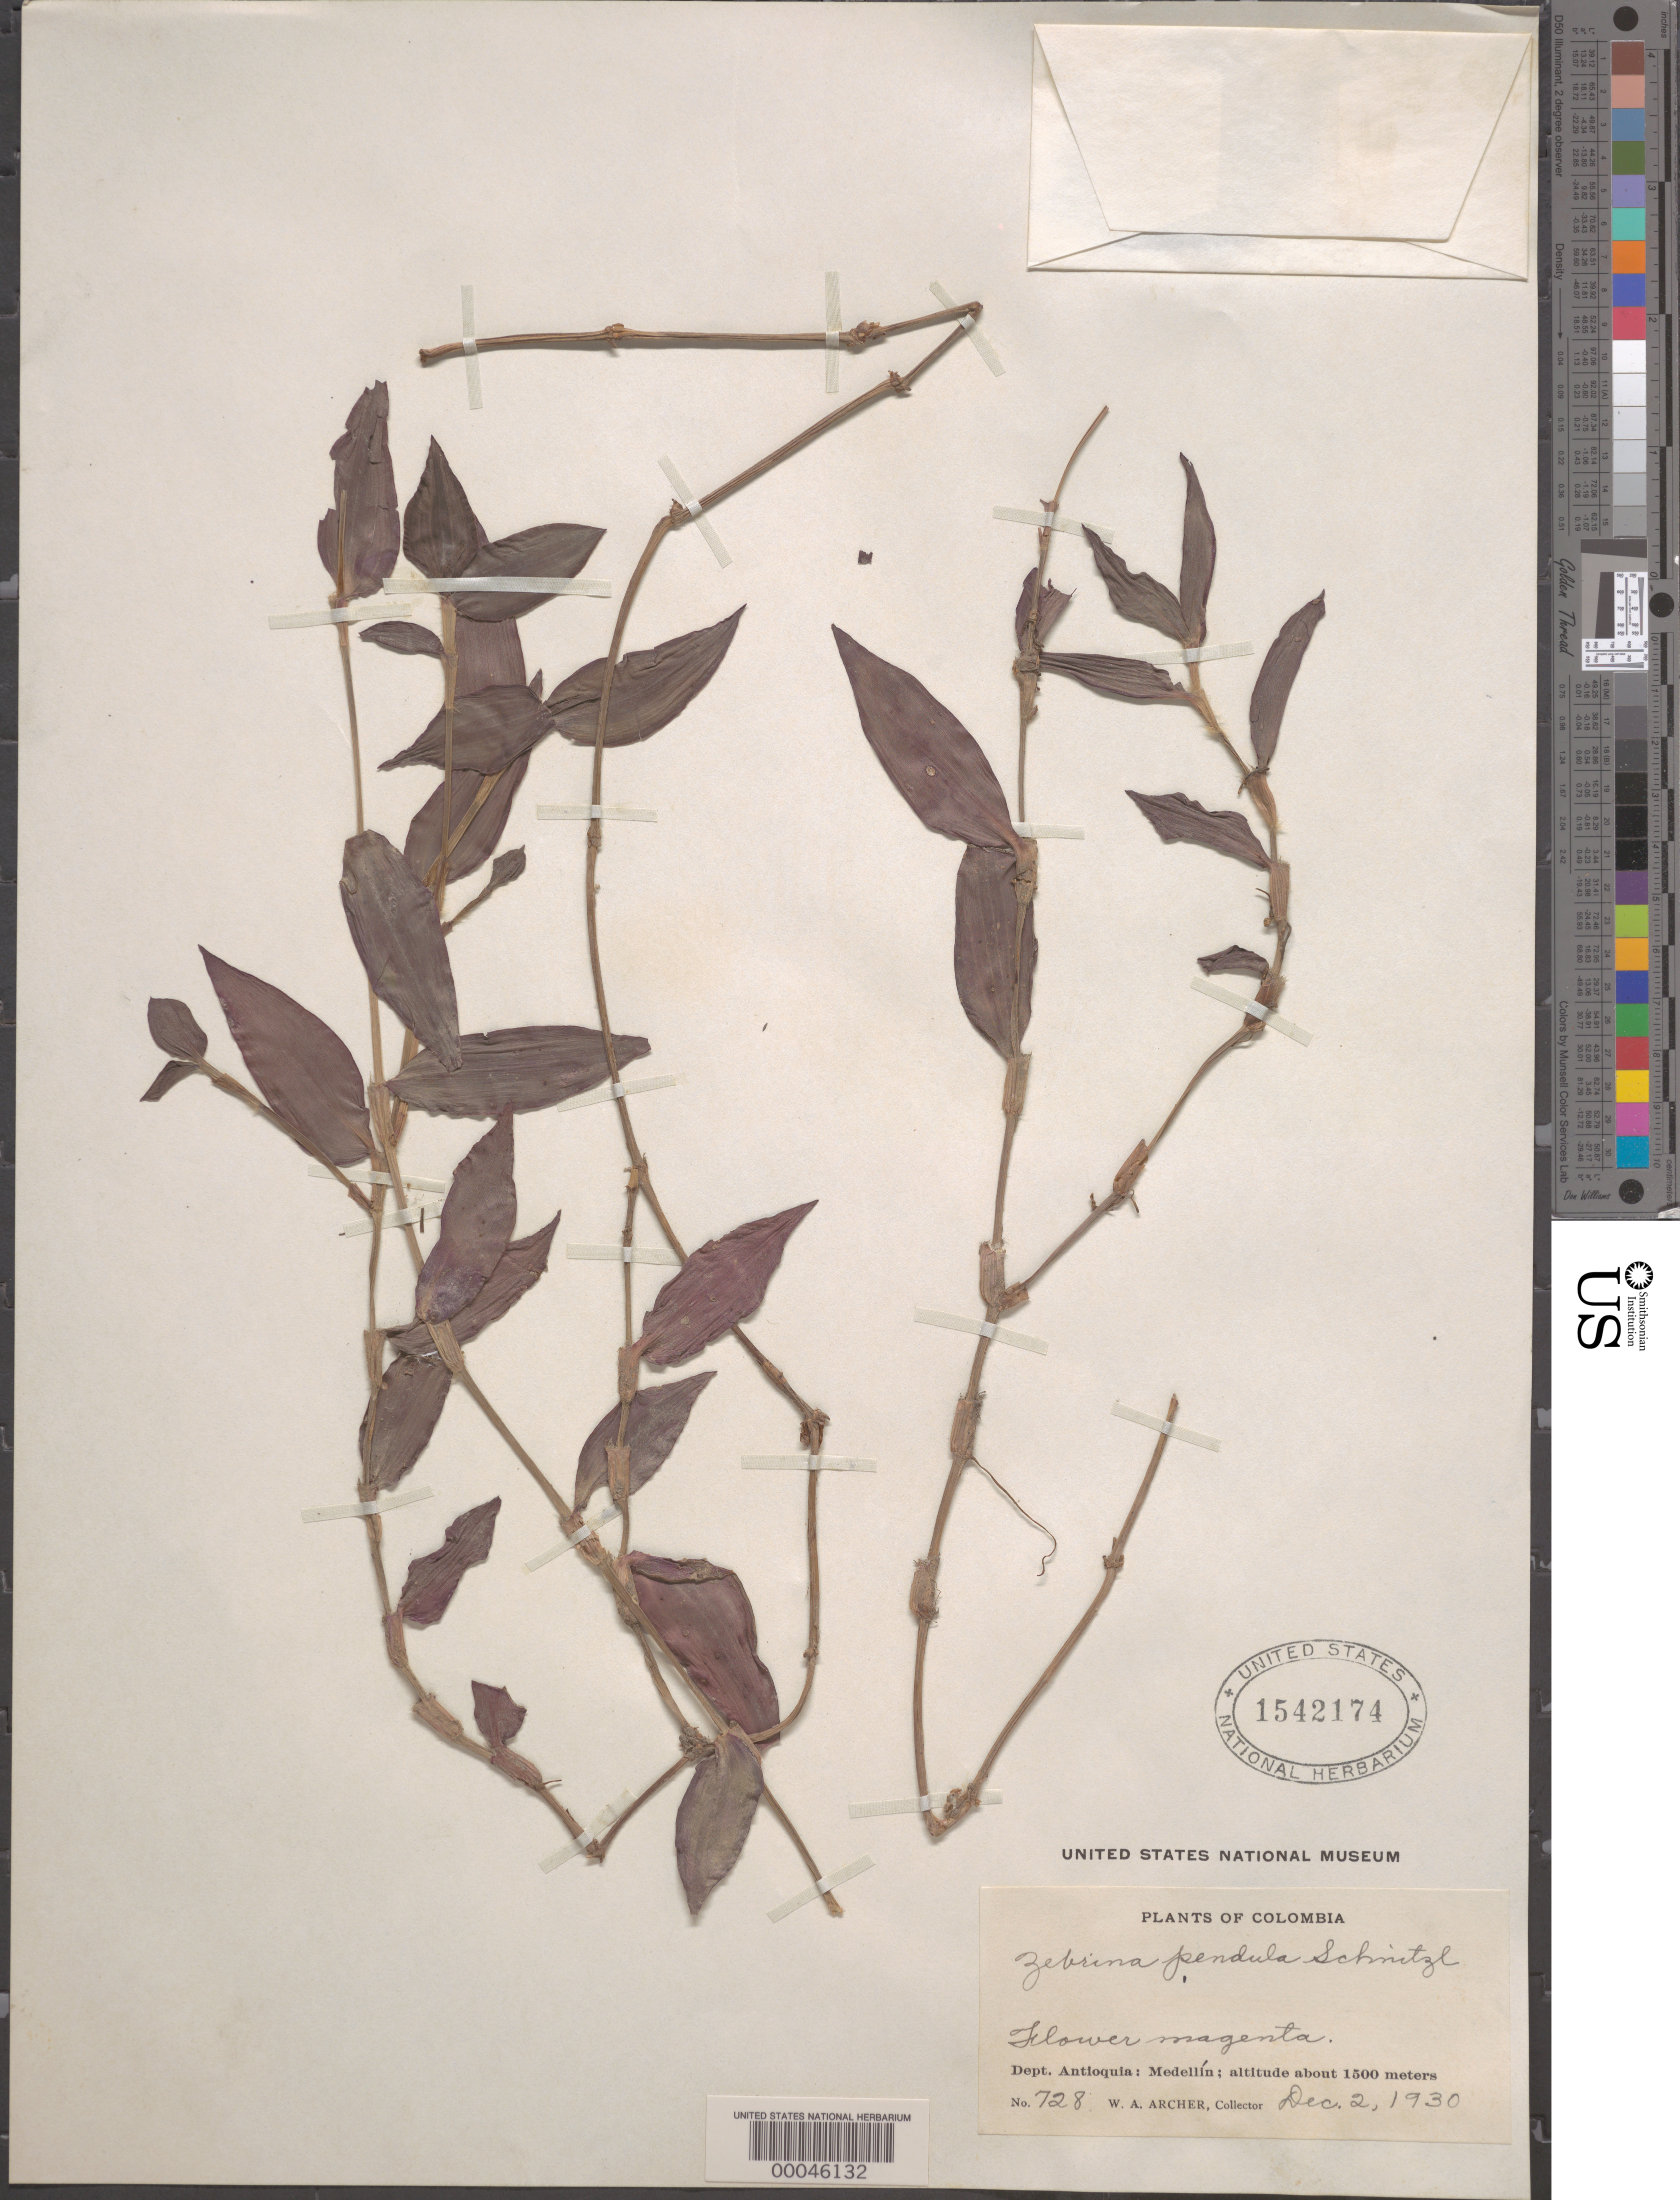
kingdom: Plantae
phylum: Tracheophyta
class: Liliopsida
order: Commelinales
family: Commelinaceae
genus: Tradescantia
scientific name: Tradescantia zebrina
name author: Bosse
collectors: W. A. Archer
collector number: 728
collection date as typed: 02 Dec 1930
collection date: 1930-12-02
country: Colombia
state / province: Antioquia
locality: Medellin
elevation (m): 1500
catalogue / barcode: US 1542174